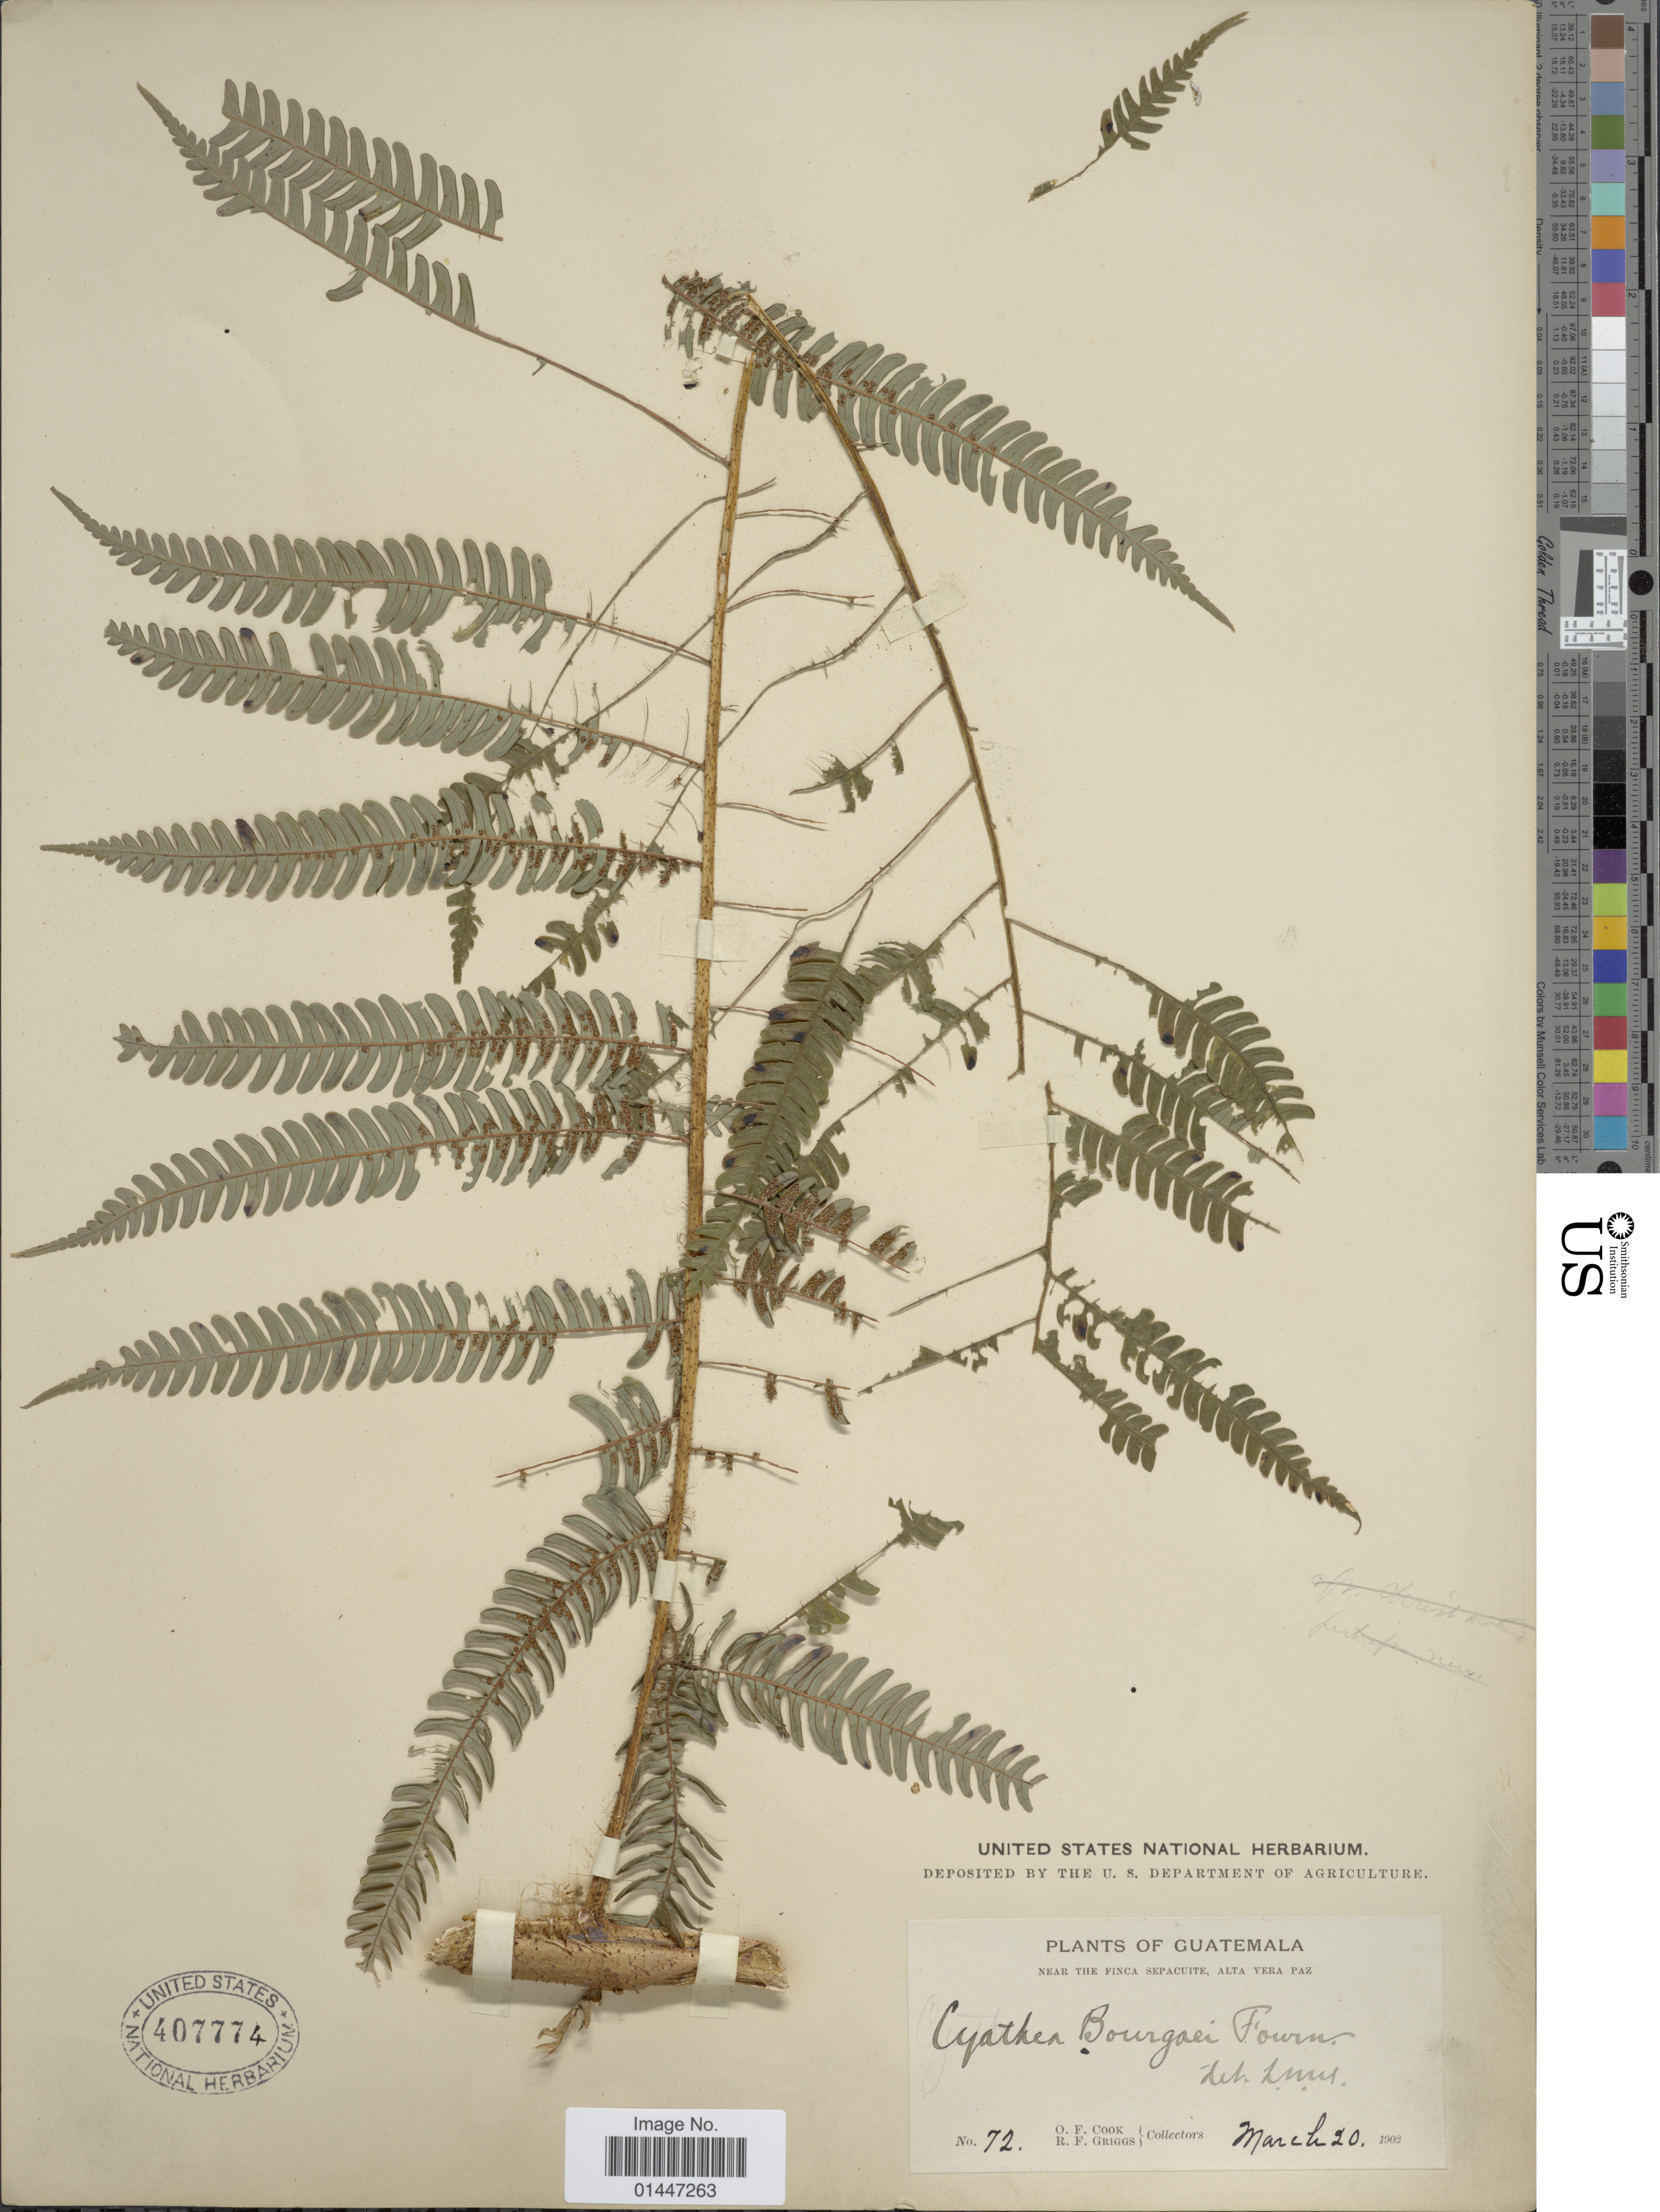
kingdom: Plantae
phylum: Tracheophyta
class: Polypodiopsida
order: Cyatheales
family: Cyatheaceae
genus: Sphaeropteris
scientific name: Sphaeropteris horrida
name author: (Liebm.) R.M. Tryon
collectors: O. F. Cook & R. F. Griggs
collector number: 72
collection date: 1902-03-20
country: Guatemala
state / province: Alta Verapaz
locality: Near the Finca Sepacuite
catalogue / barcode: US 407774